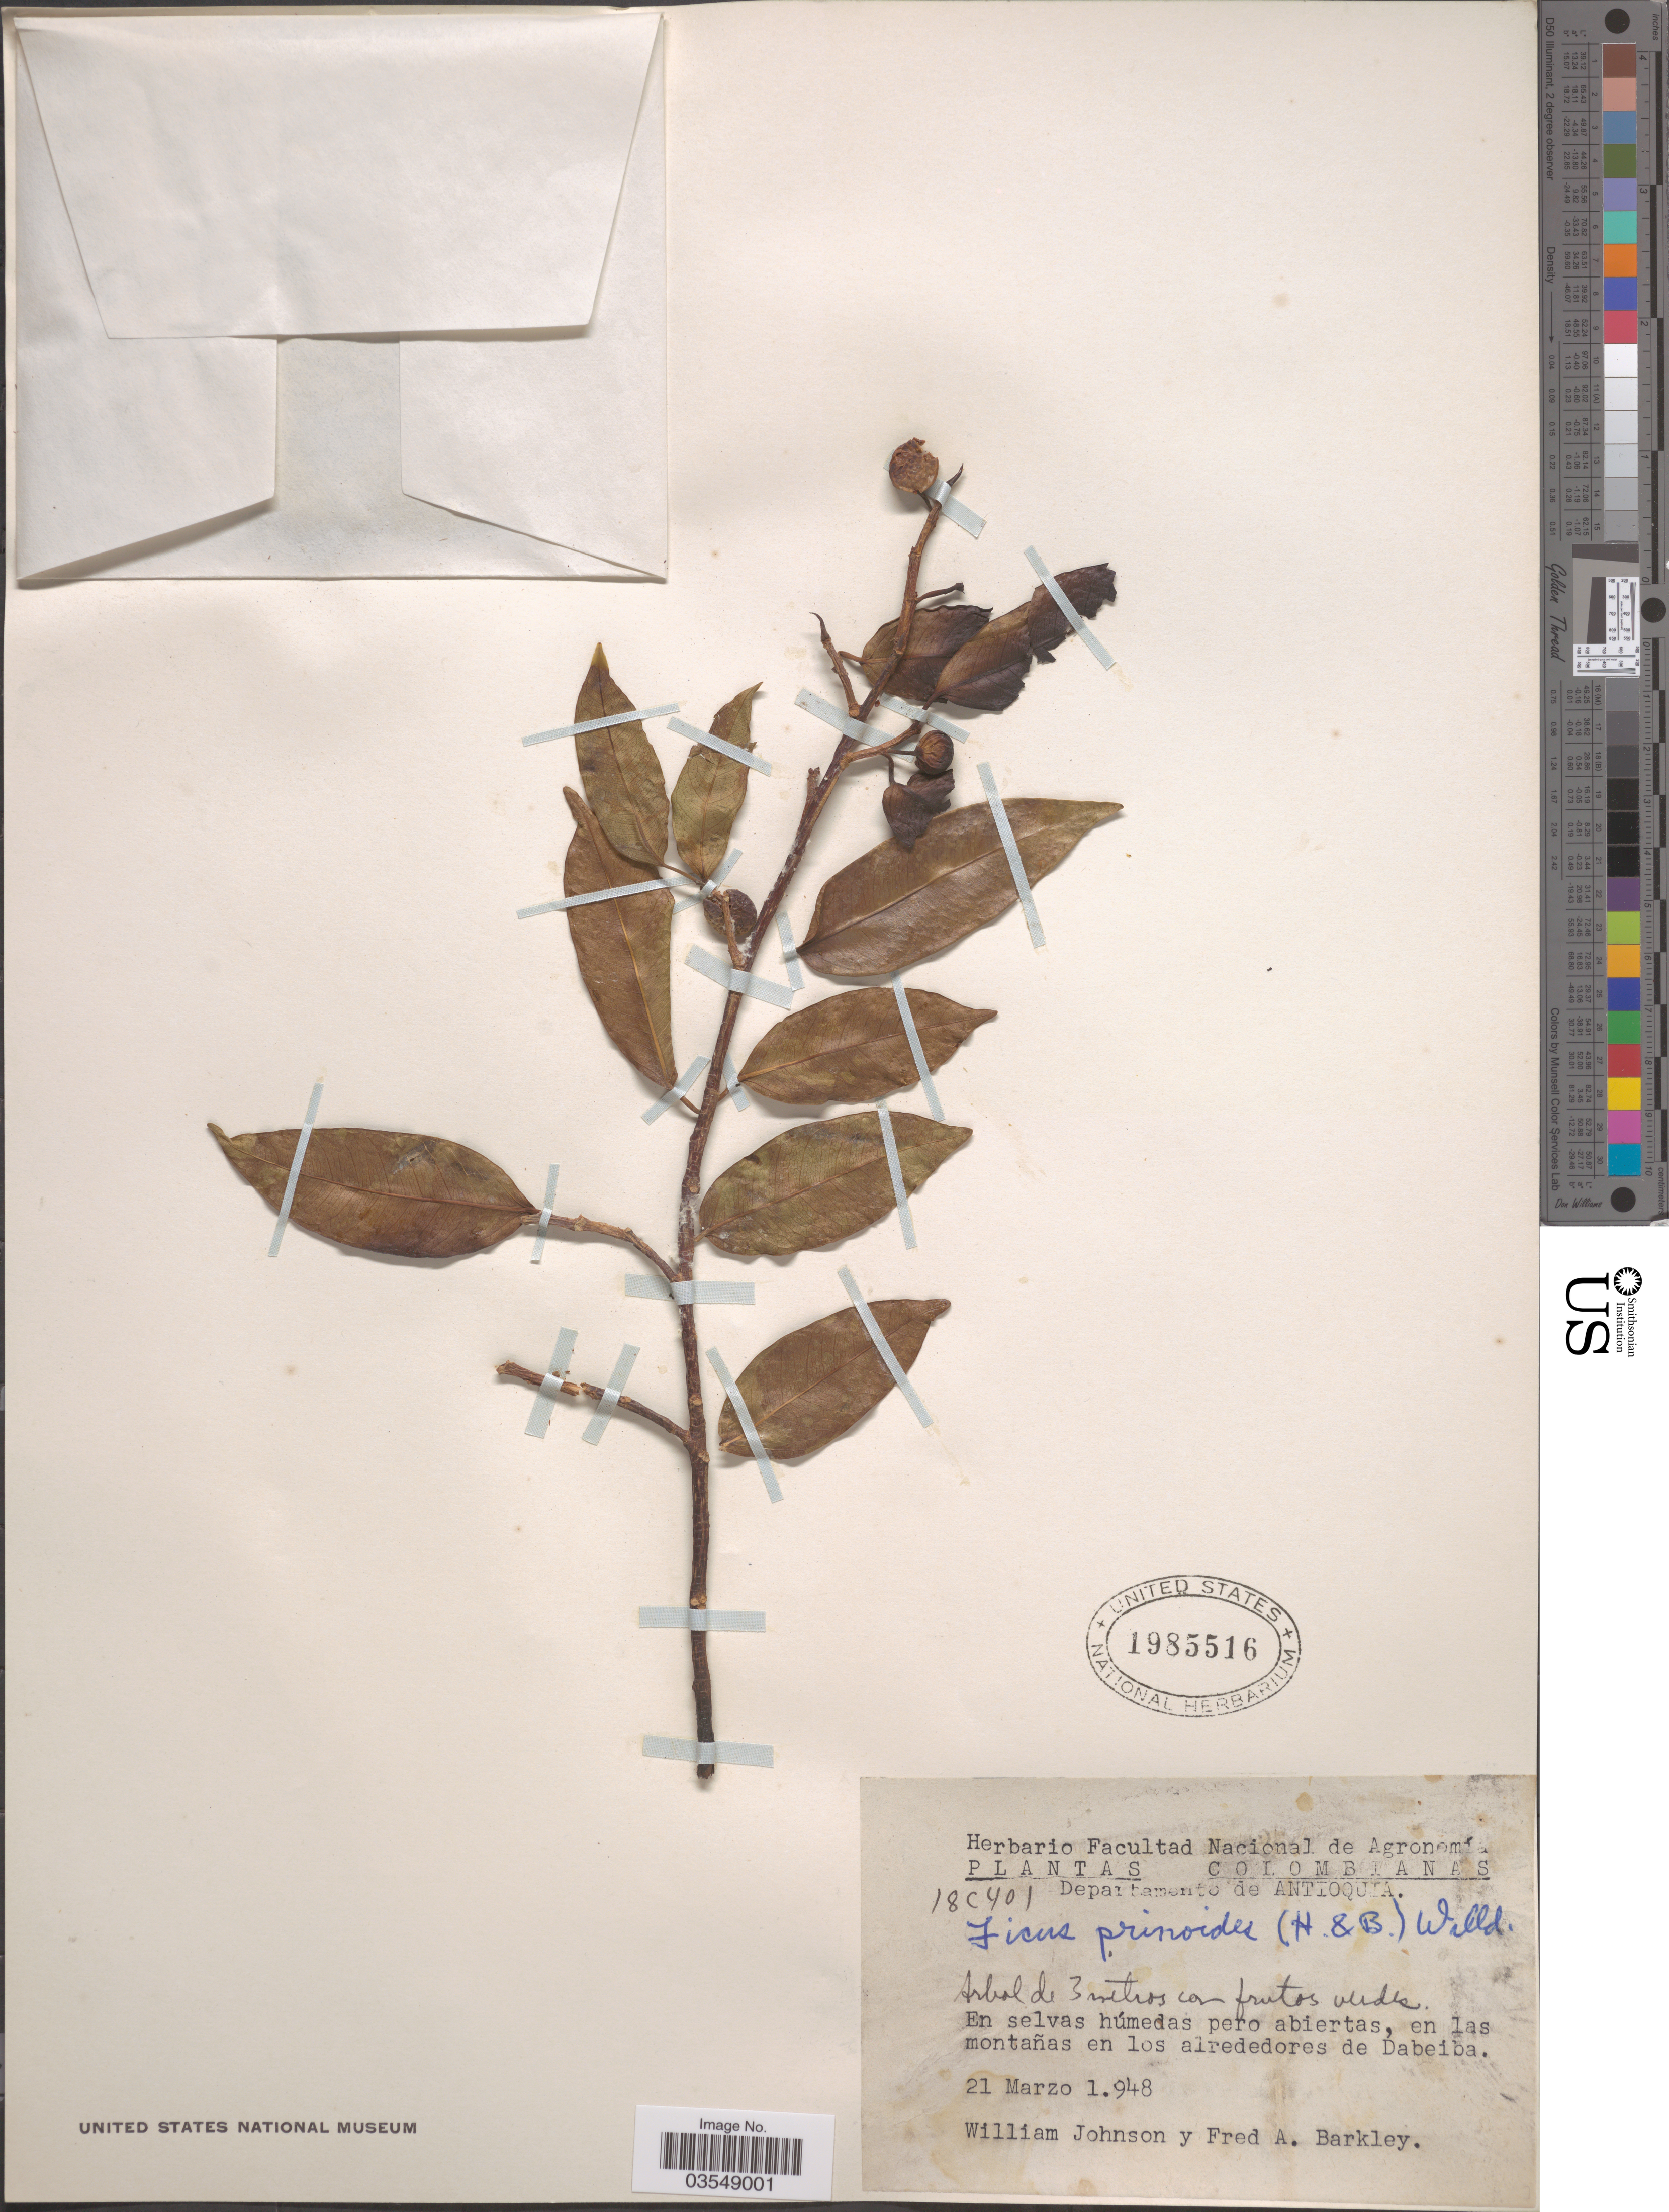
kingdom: Plantae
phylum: Tracheophyta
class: Magnoliopsida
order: Rosales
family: Moraceae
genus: Ficus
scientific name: Ficus pallida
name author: Vahl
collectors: W. M. Johnson & F. A. Barkley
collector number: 180401*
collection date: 1948-03-21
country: Colombia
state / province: Antioquia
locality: Departamento de Antioquia. En las montañas en los alrededores de Dabeiba.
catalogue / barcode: US 1985516